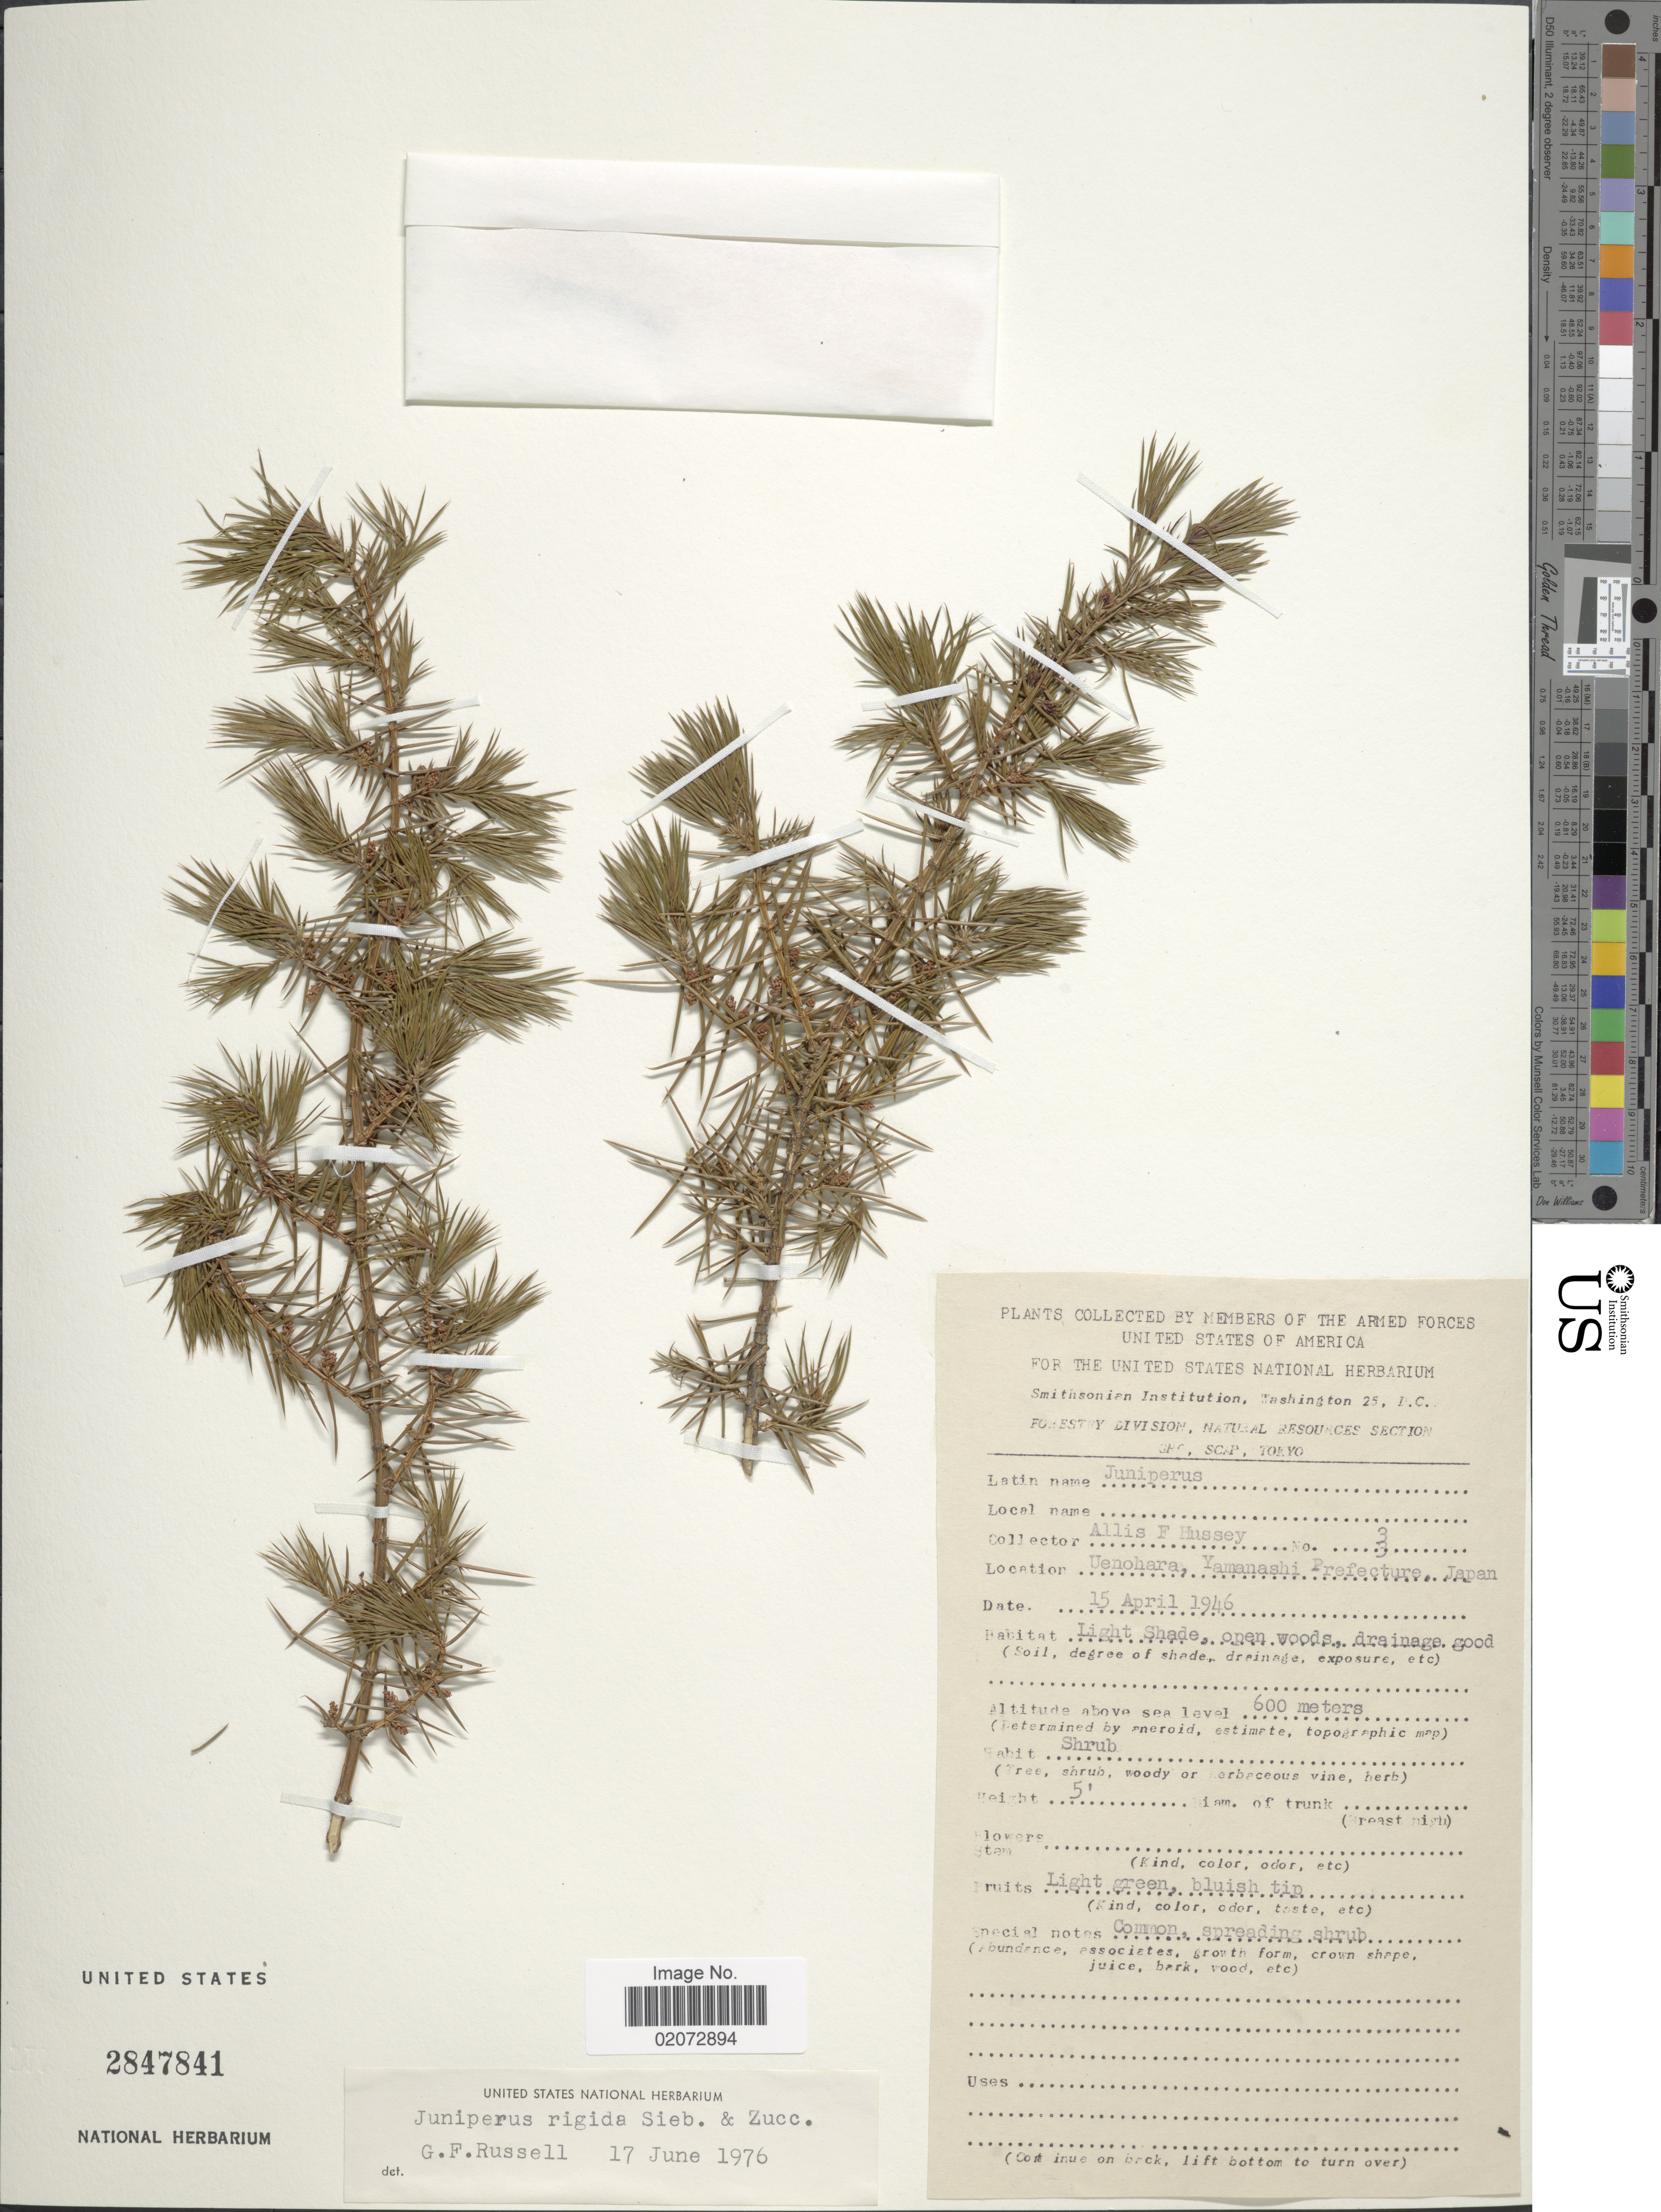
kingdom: Plantae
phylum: Tracheophyta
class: Pinopsida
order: Pinales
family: Cupressaceae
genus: Juniperus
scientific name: Juniperus rigida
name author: Siebold & Zucc.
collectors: A. Hussey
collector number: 3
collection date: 1946-04-15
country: Japan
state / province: Yamanasi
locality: Uenohara, Yamanashi Prefecture, Japan.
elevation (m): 600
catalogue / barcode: US 2847841